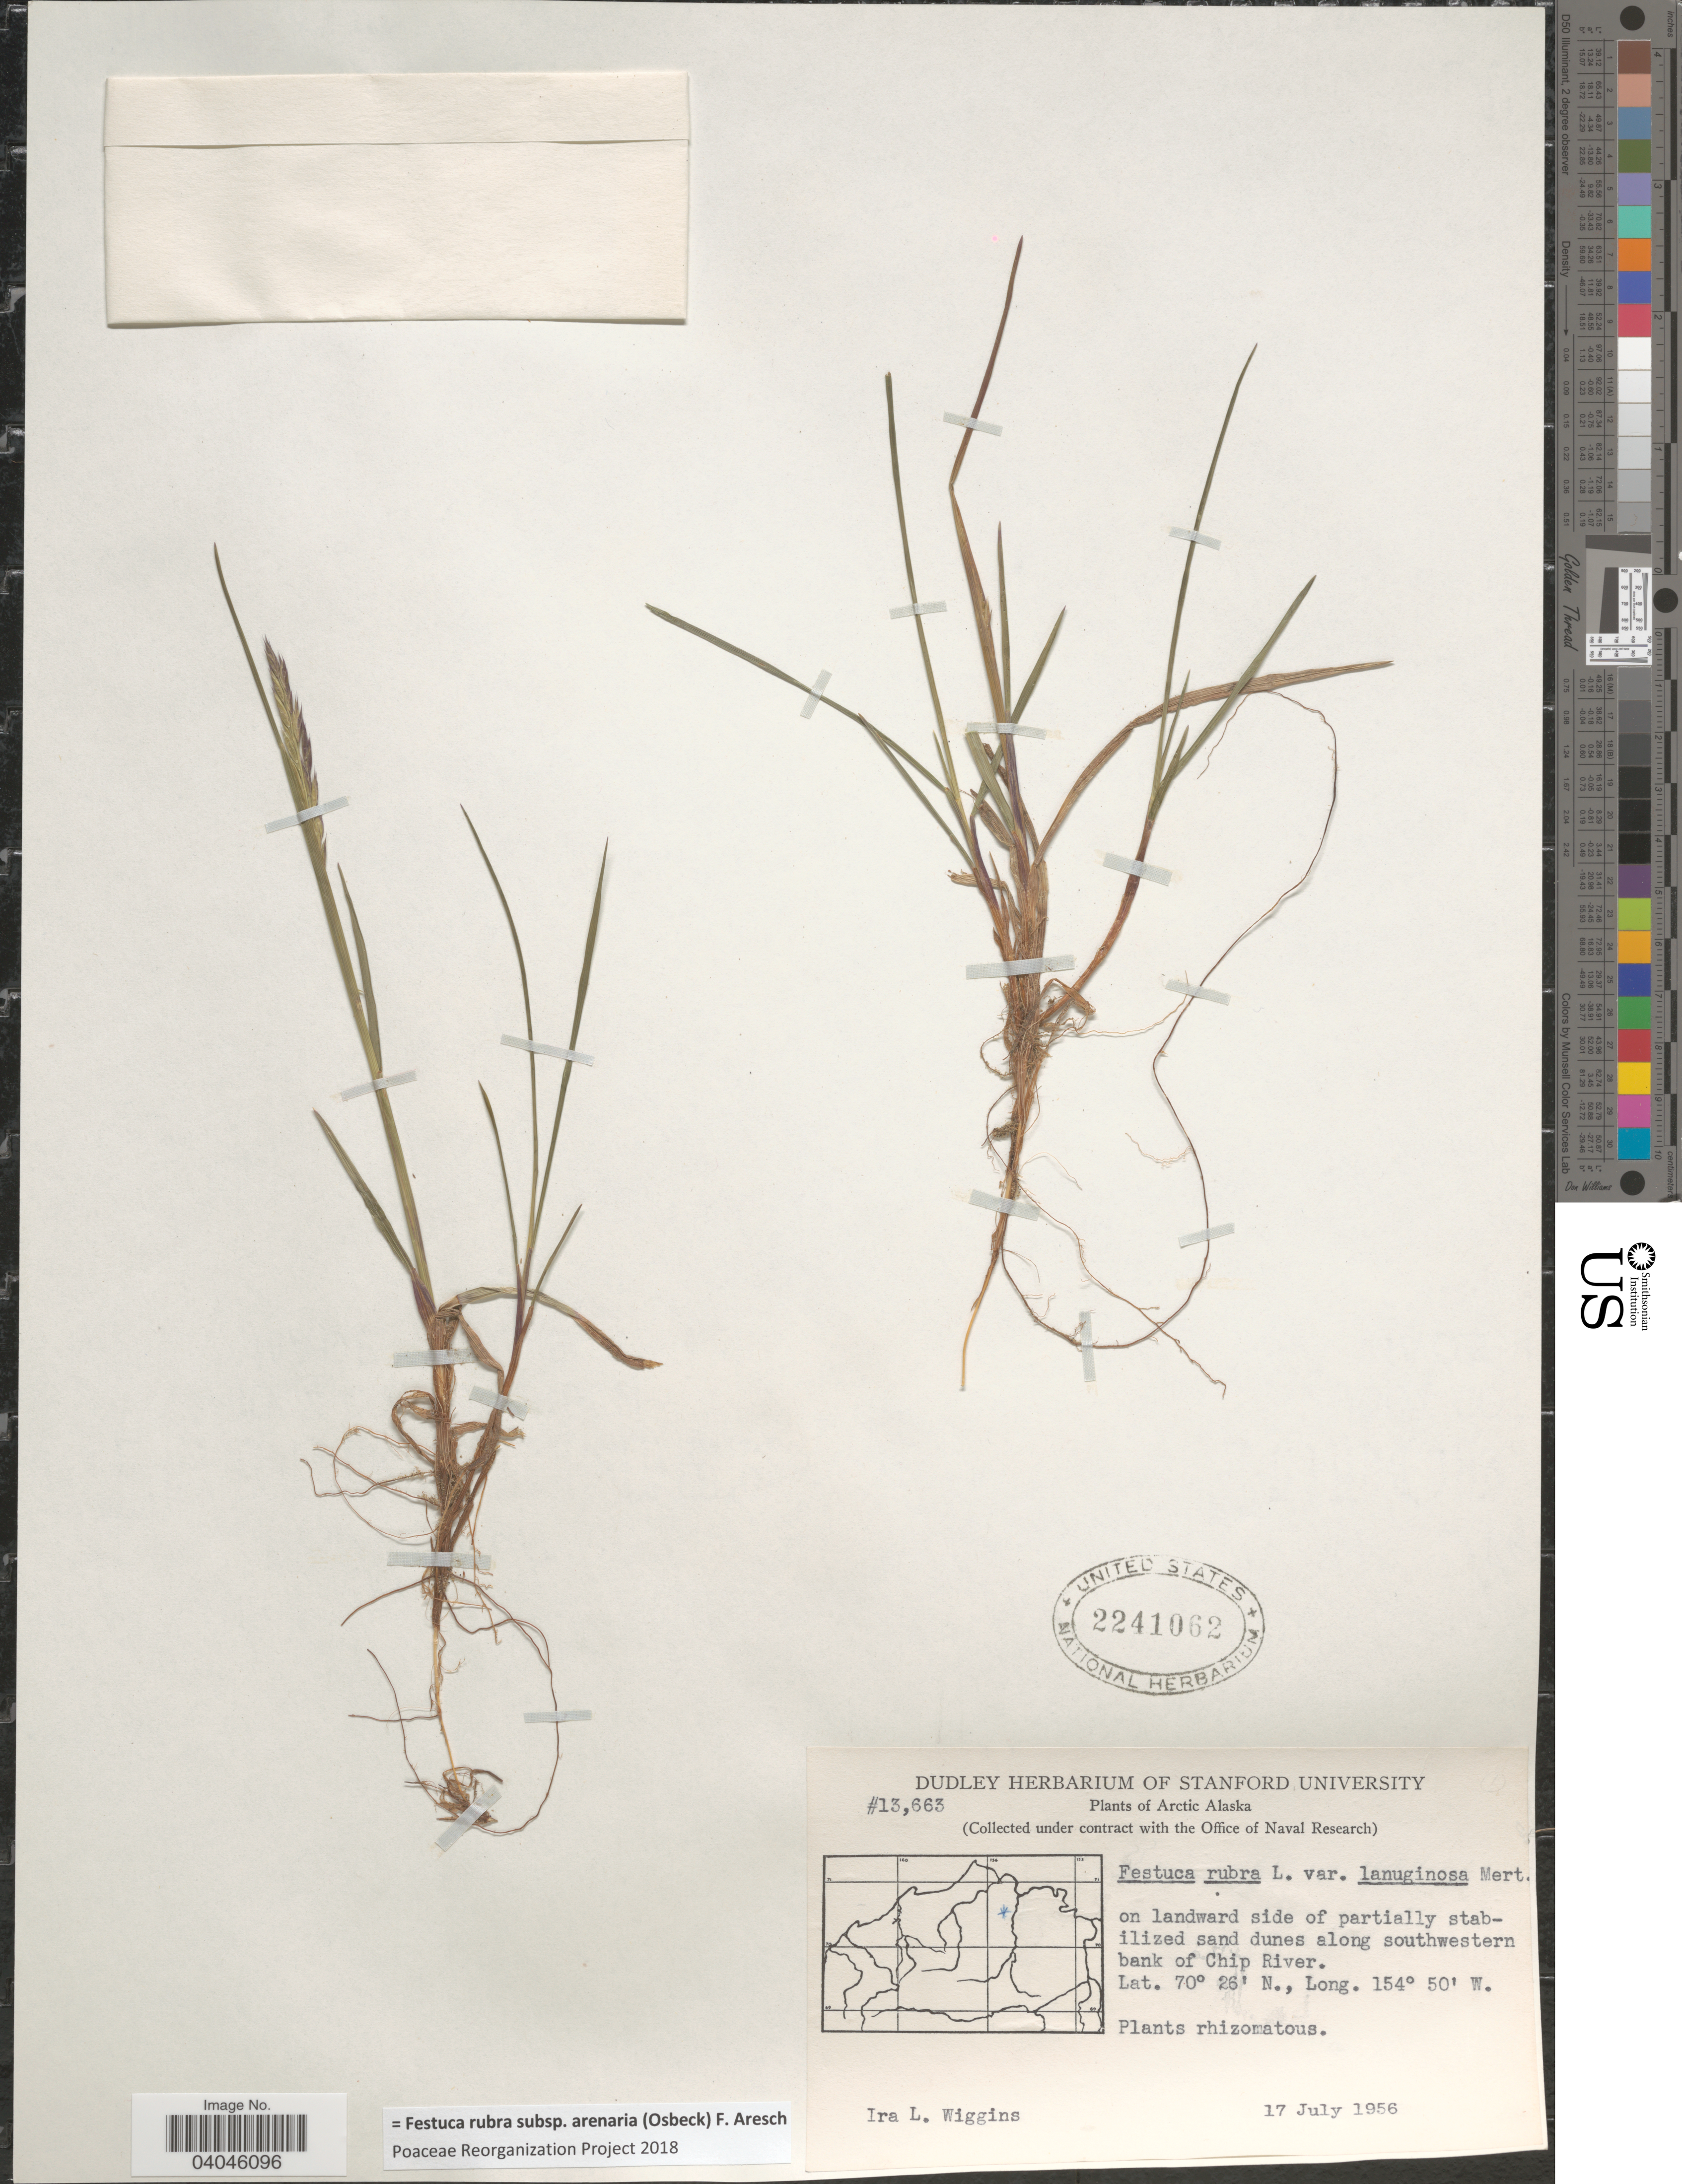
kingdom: Plantae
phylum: Tracheophyta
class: Liliopsida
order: Poales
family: Poaceae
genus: Festuca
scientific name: Festuca rubra subsp. arenaria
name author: (Osbeck) F. Aresch.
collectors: I. L. Wiggins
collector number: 13663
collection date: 1956-07-17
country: United States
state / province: Alaska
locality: Arctic Alaska. On landward side of partially stabilized sand dunes along southwestern bank of Chip River.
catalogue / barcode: US 2241062